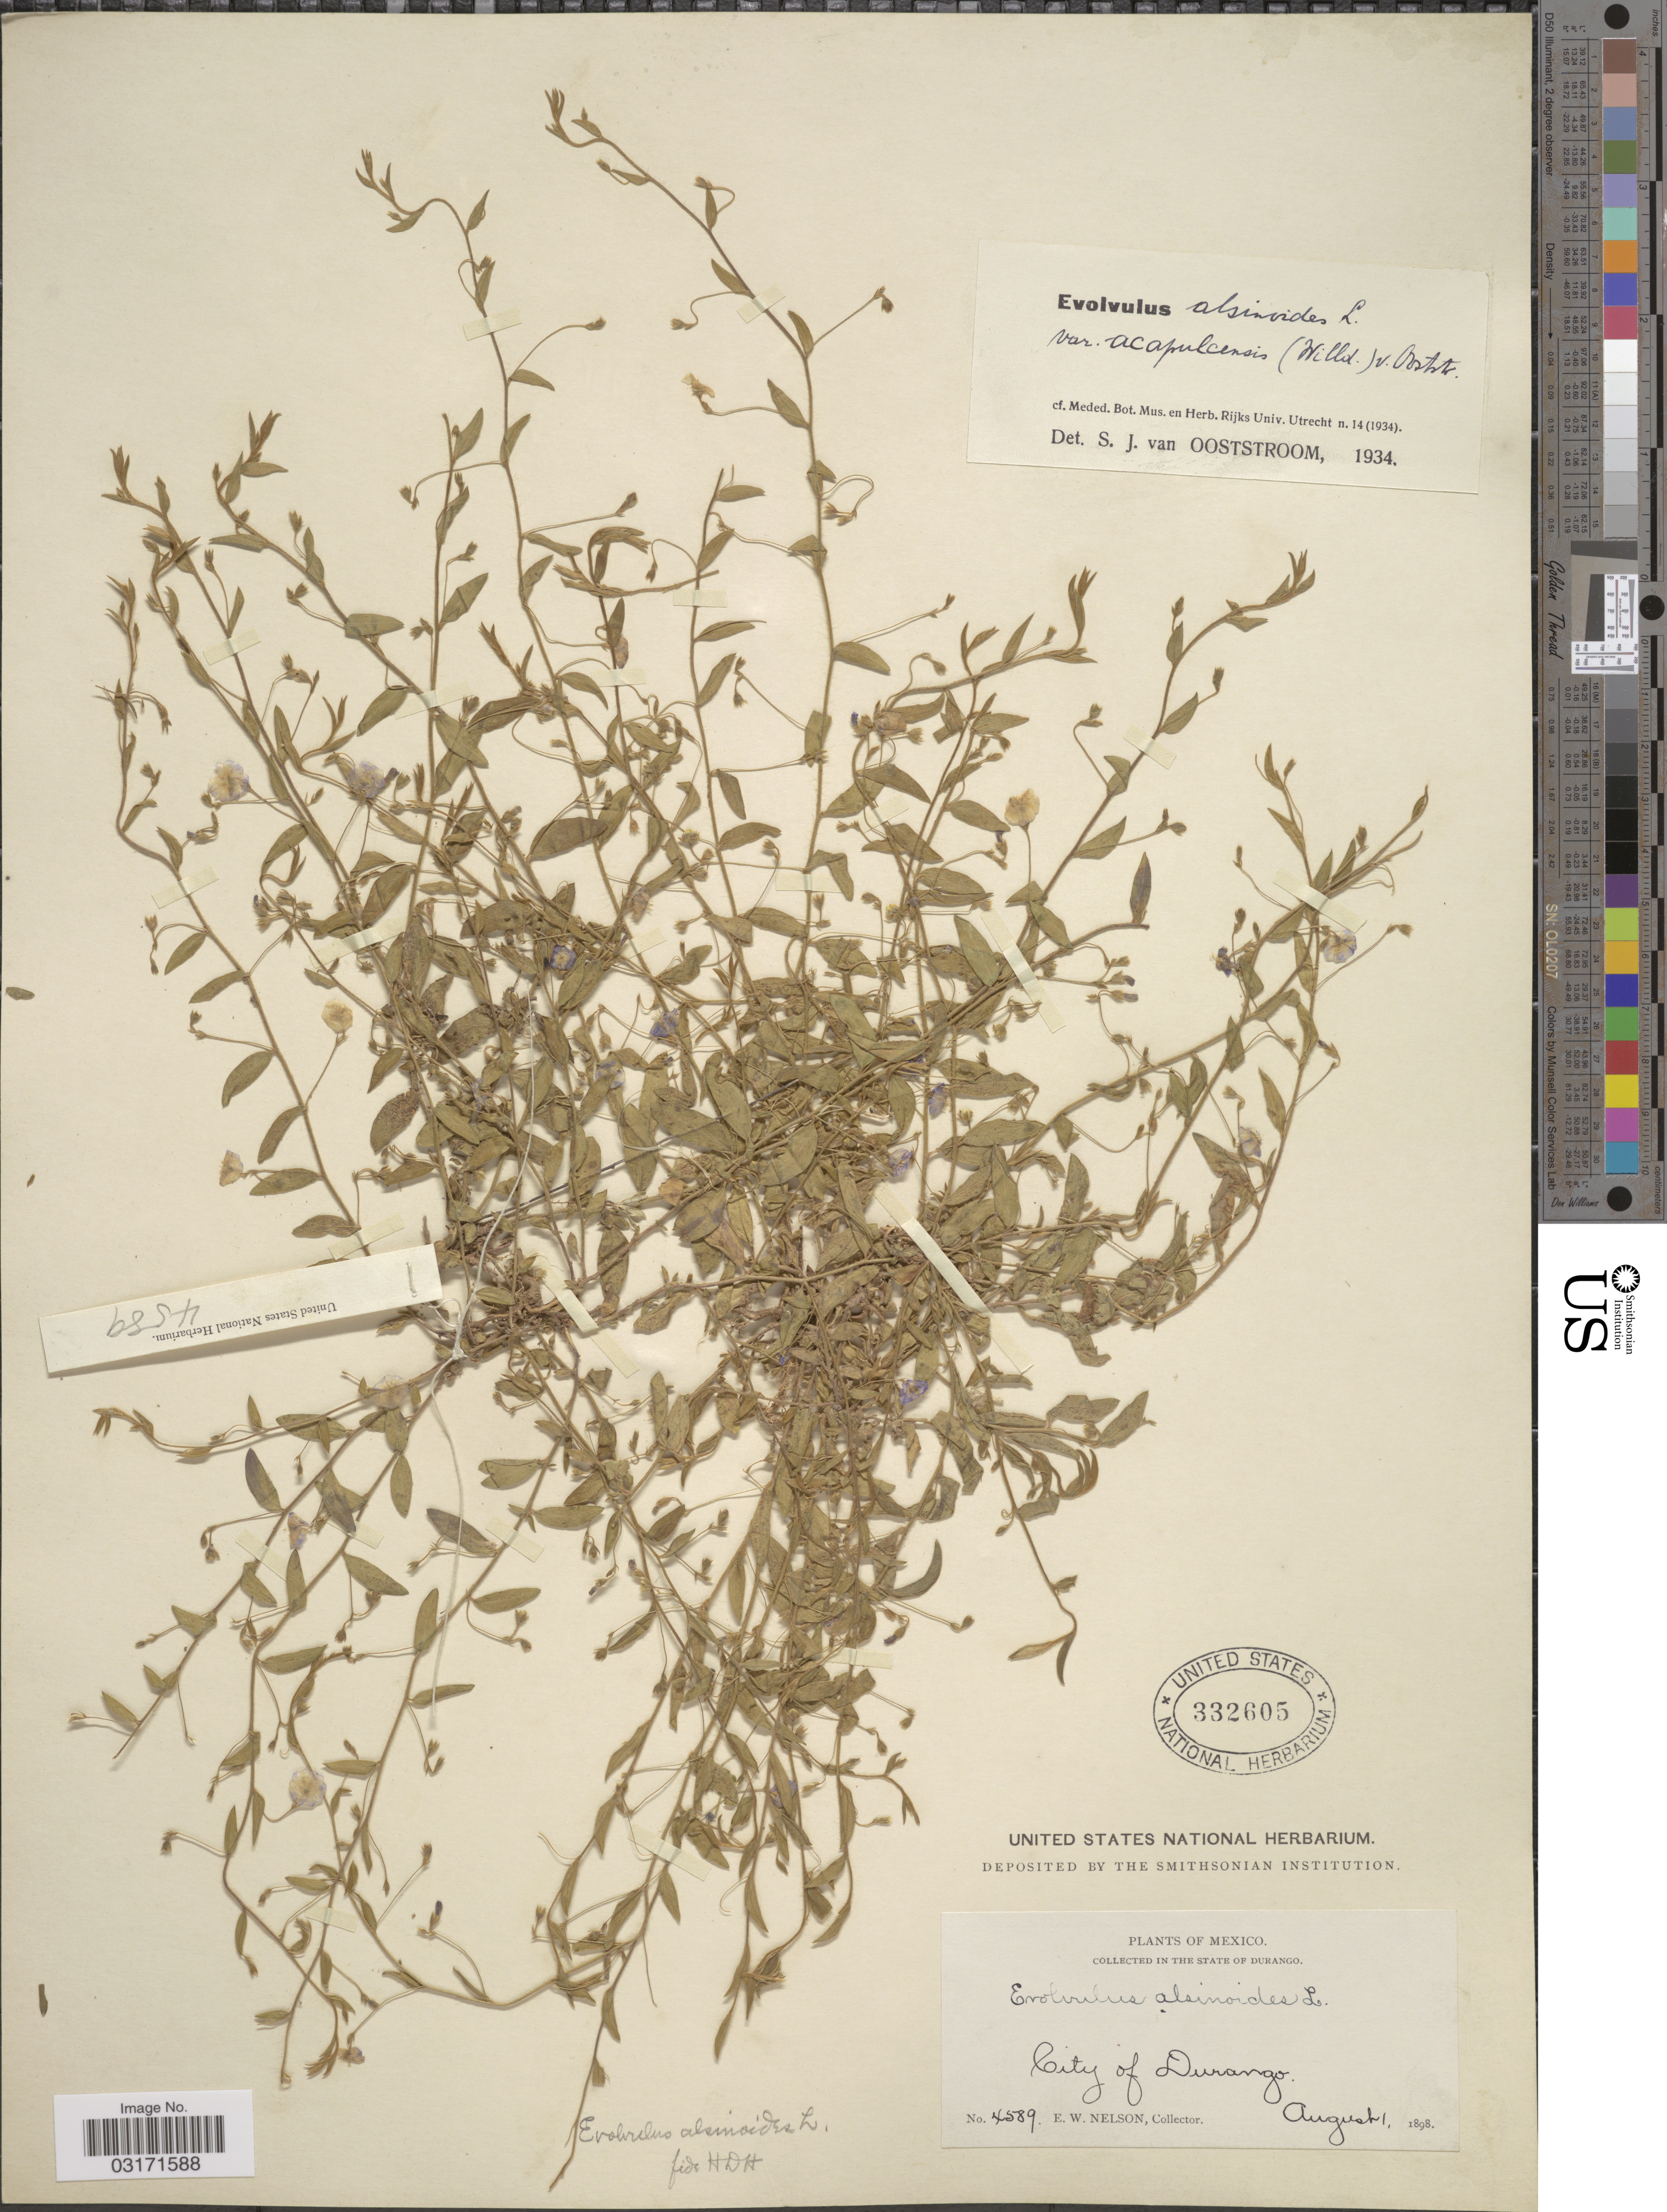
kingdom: Plantae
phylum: Tracheophyta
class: Magnoliopsida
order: Solanales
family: Convolvulaceae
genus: Evolvulus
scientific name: Evolvulus alsinoides var. acapulcensis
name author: (Willd. ex Schult.) Ooststr.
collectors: E. W. Nelson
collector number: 4589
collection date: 1898-08-01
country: Mexico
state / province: Durango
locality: City of Durango.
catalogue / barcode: US 332605